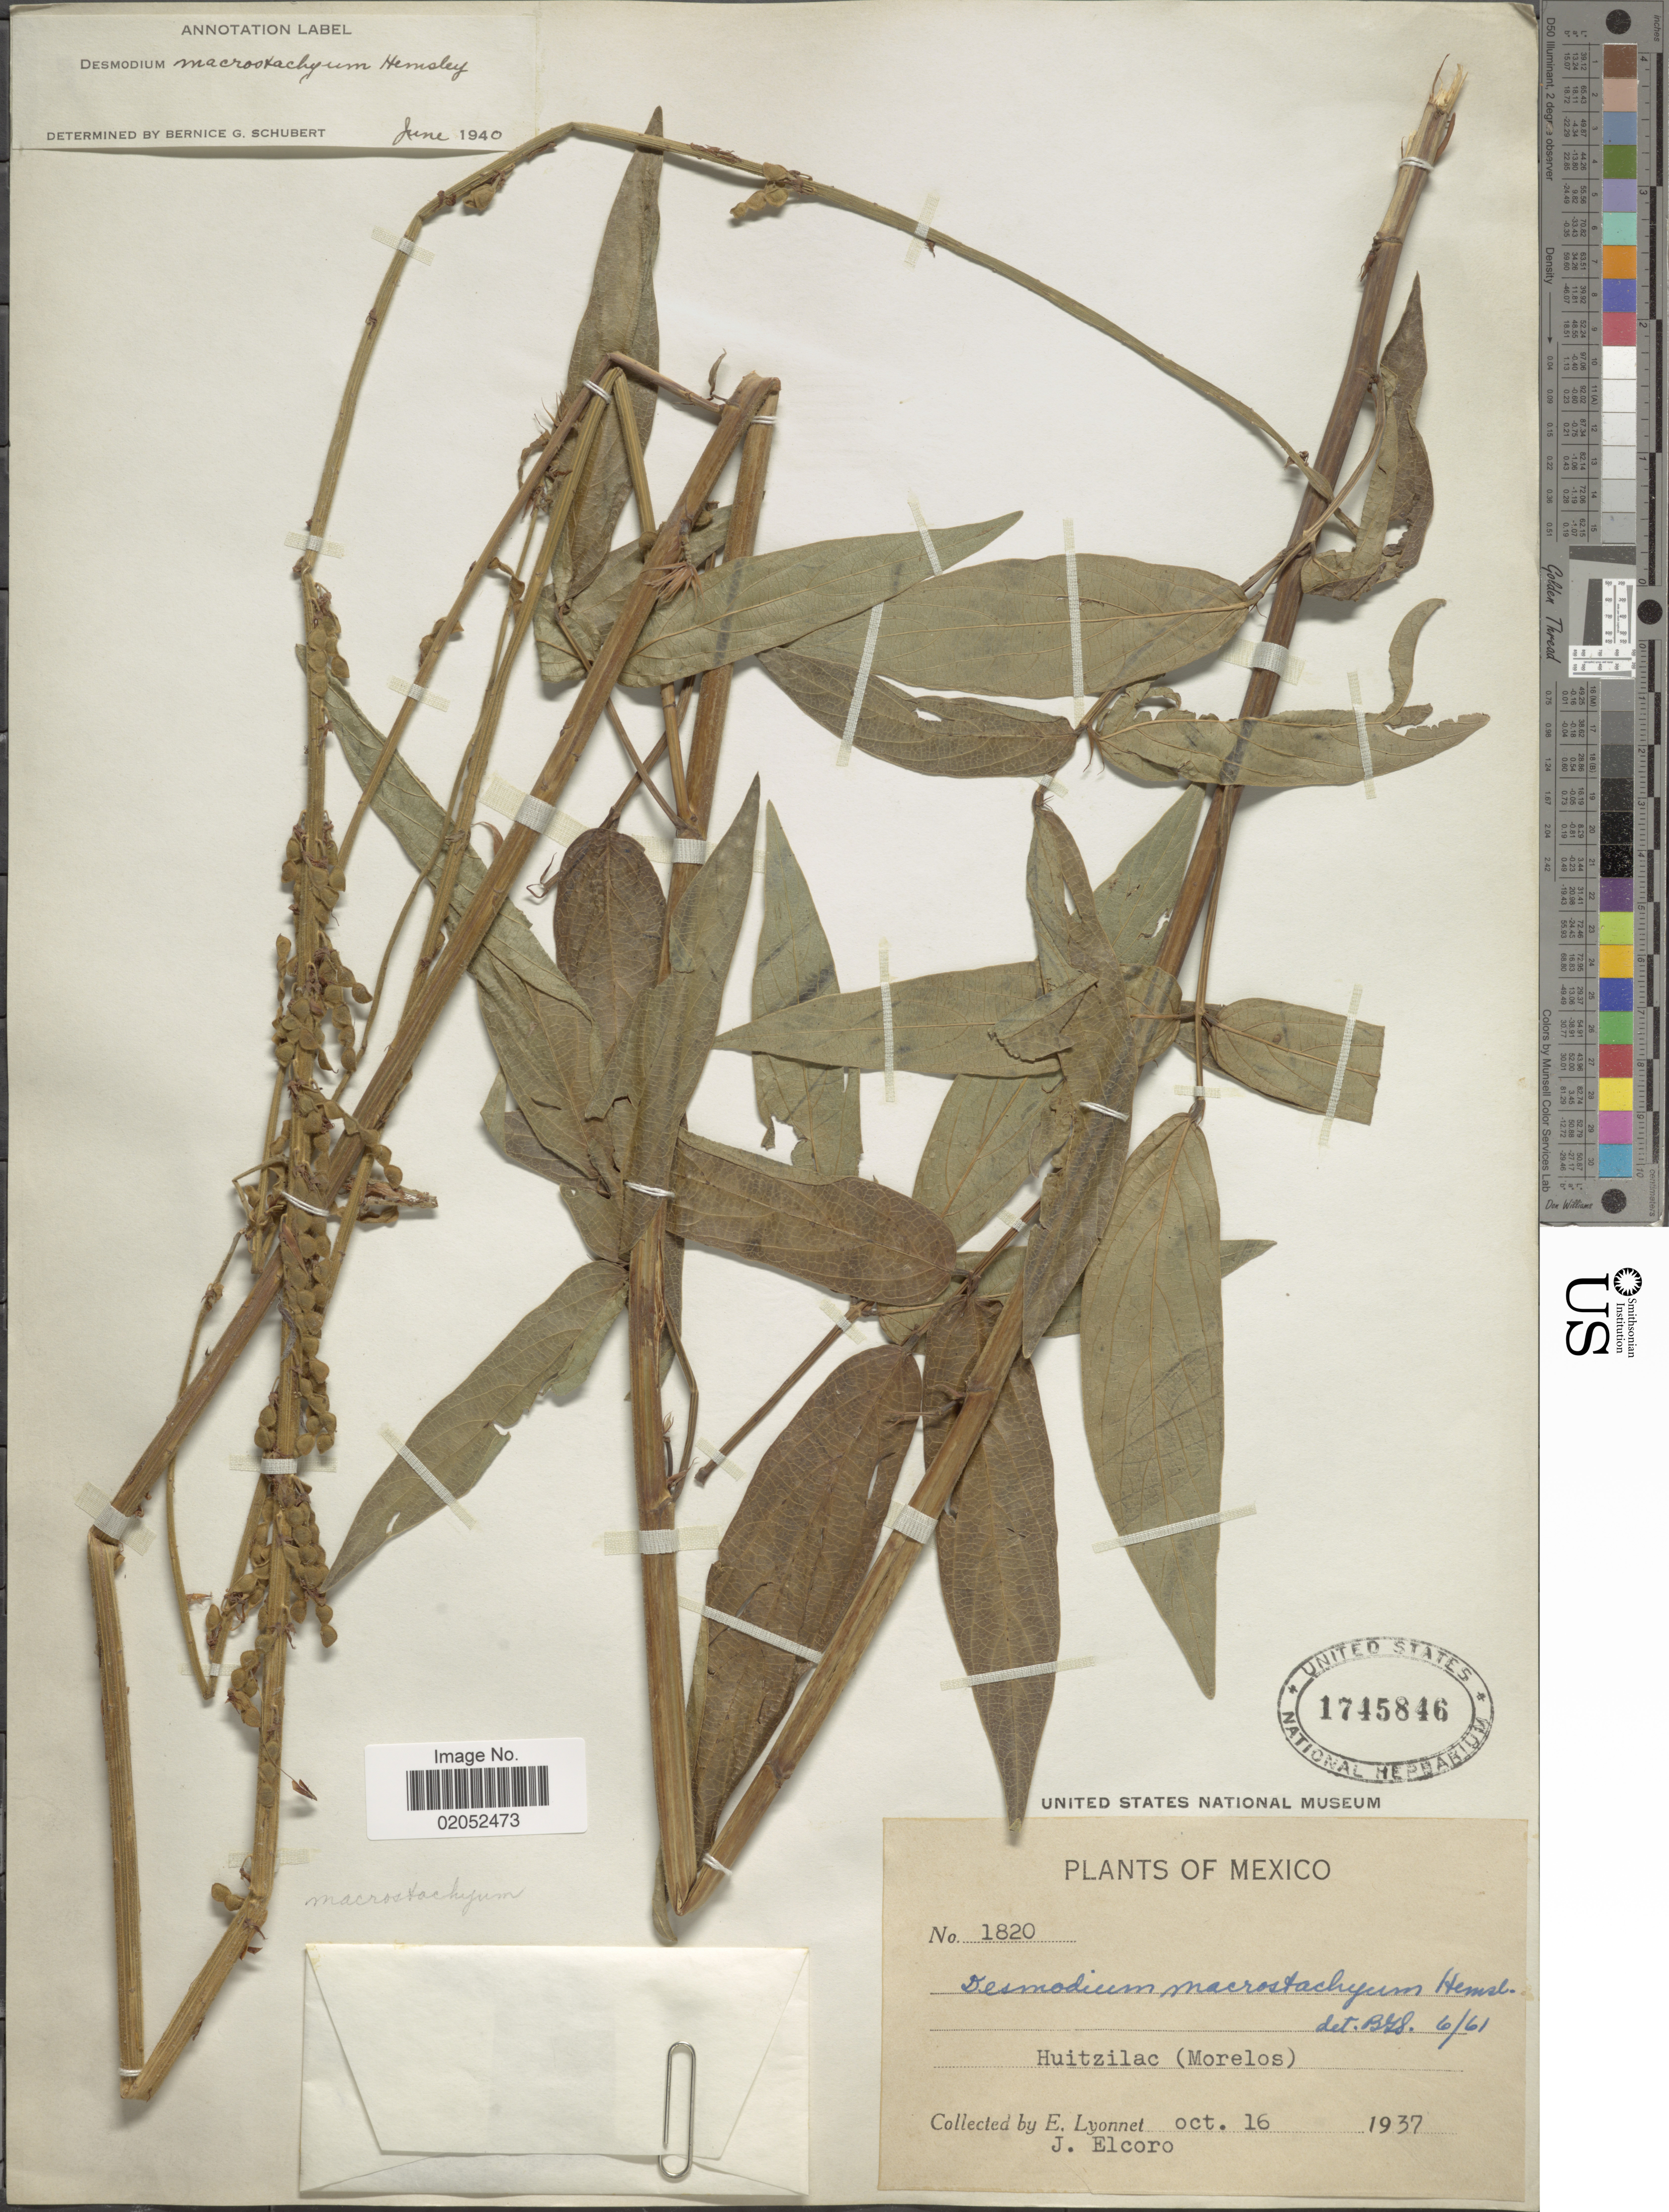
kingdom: Plantae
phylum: Tracheophyta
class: Magnoliopsida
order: Fabales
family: Fabaceae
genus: Desmodium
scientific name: Desmodium macrostachyum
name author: Hemsl.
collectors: E. Lyonnet & J. Elcoro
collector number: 1820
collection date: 1937-10-16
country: Mexico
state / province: Morelos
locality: Huitzilac (Morelos).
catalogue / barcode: US 1745846